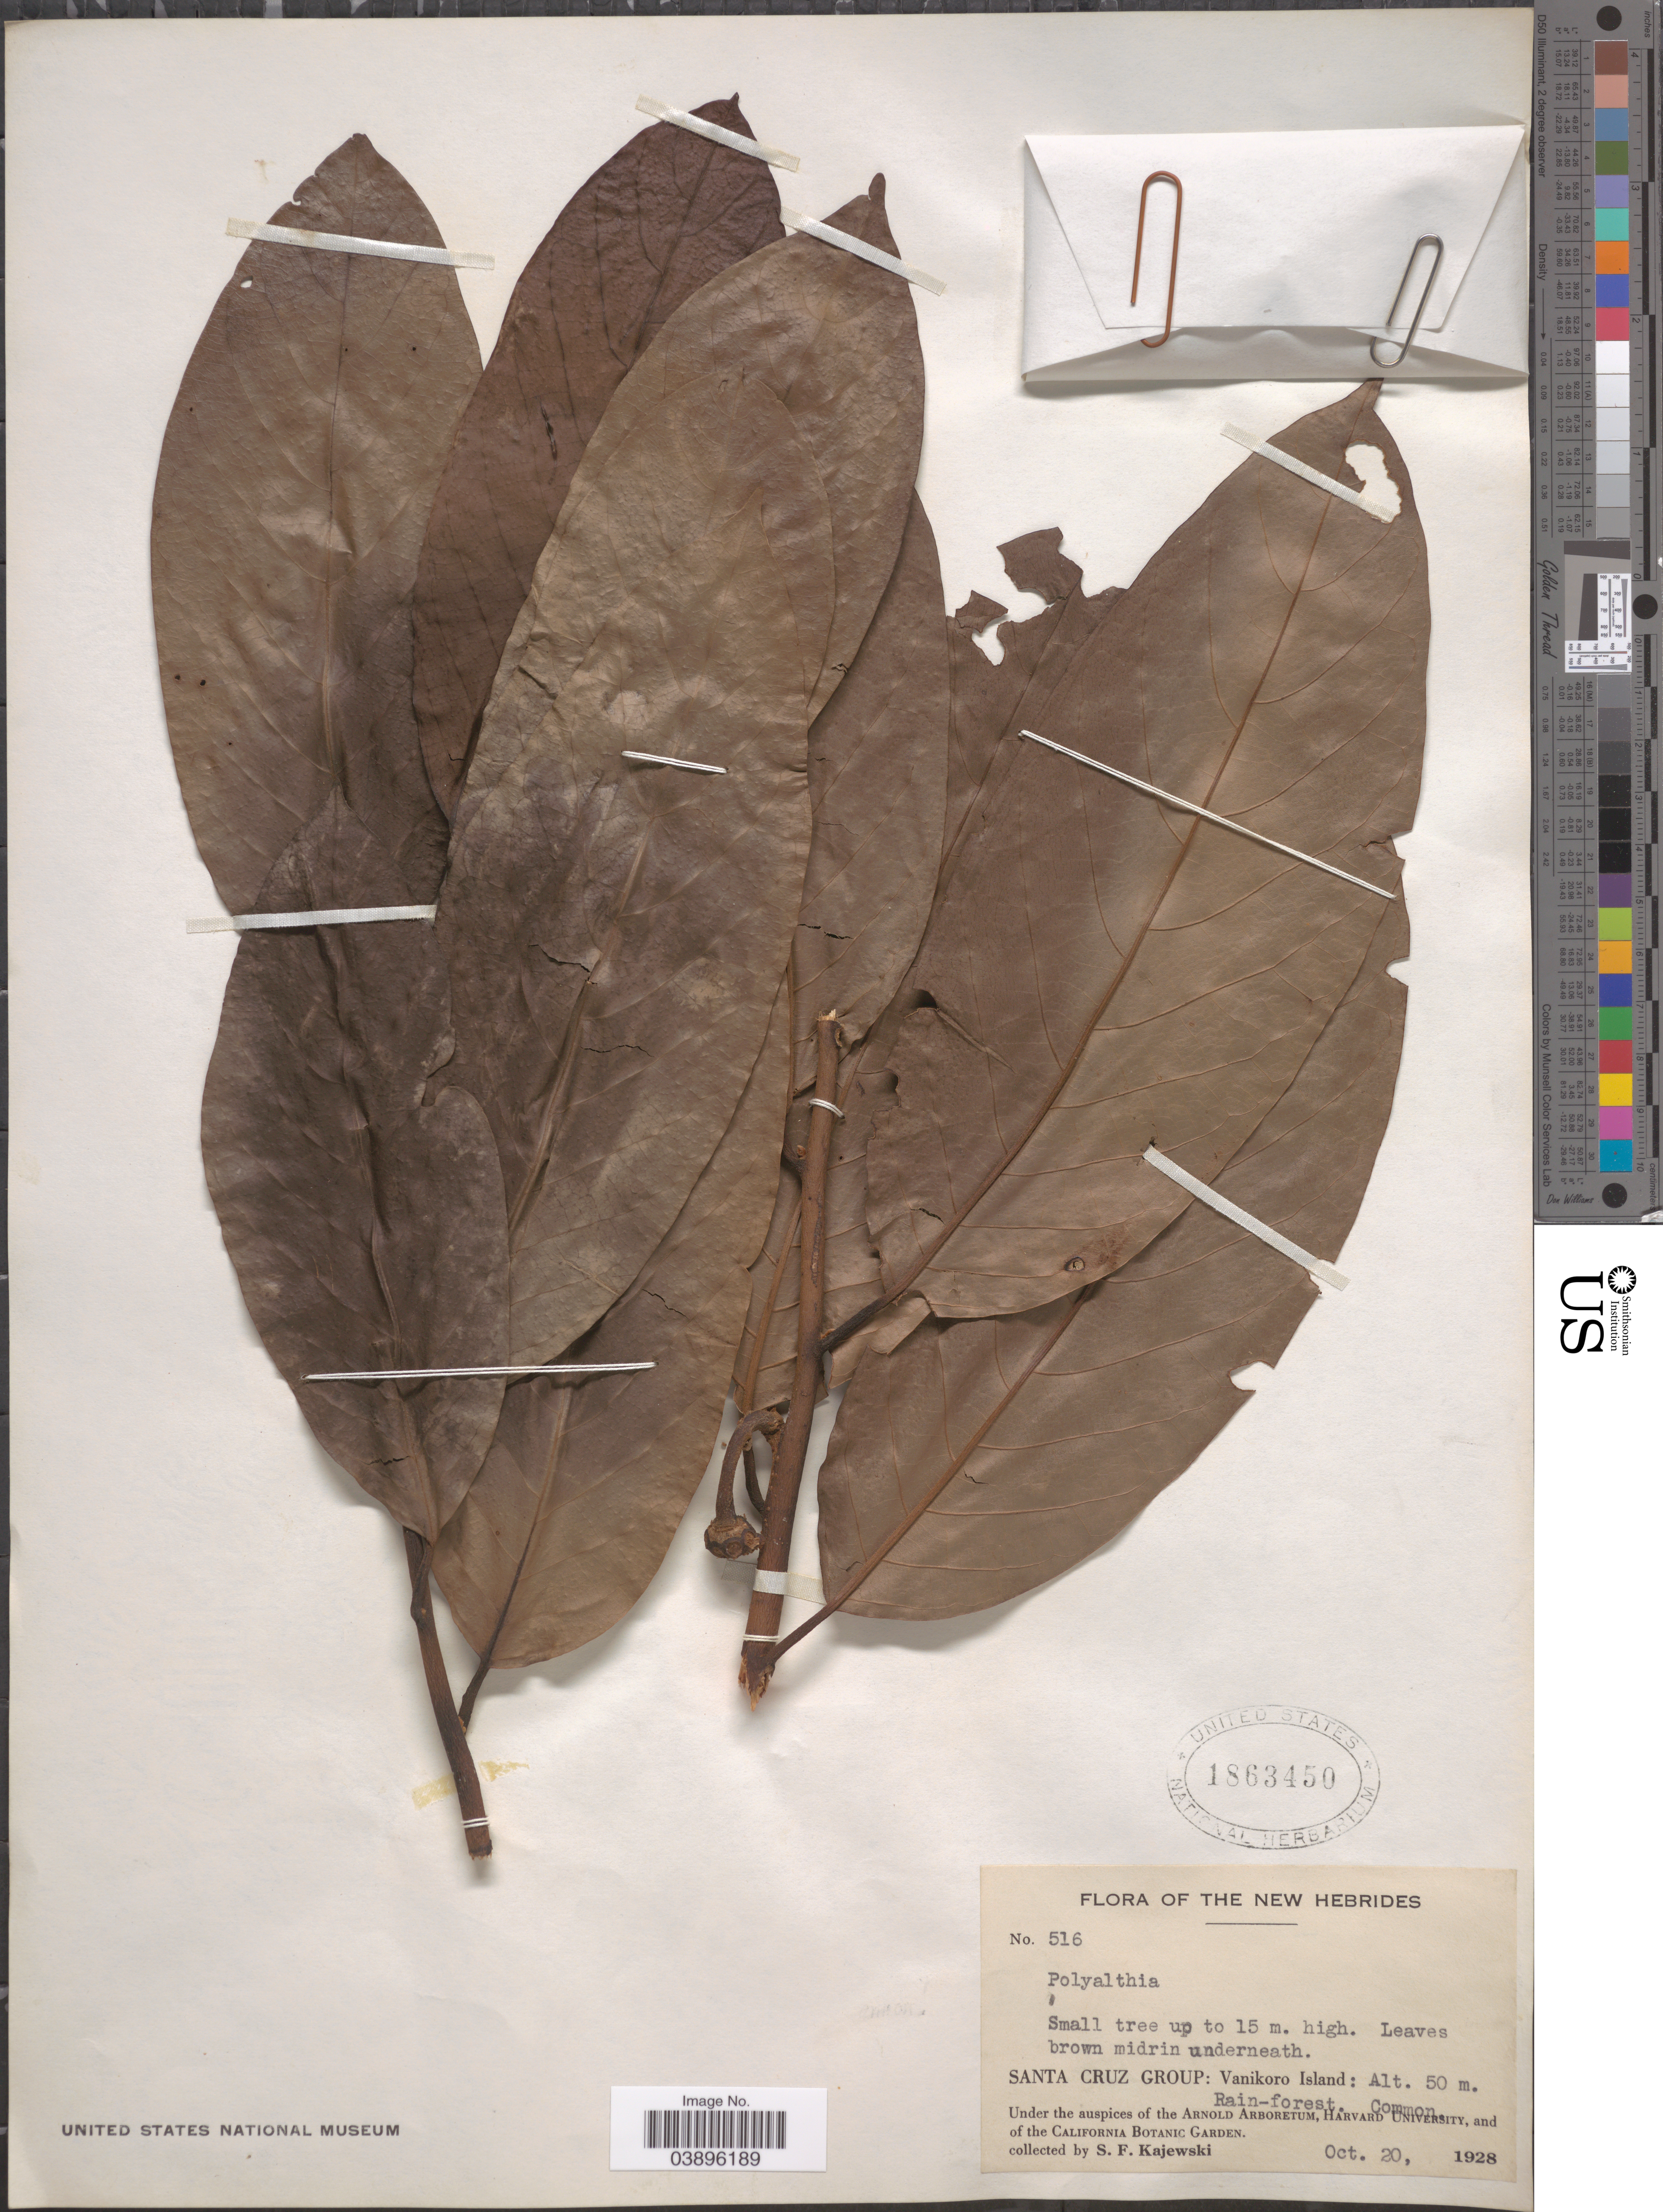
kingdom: Plantae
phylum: Tracheophyta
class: Magnoliopsida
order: Magnoliales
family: Annonaceae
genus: Polyalthia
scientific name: Polyalthia sp.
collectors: S. Kajewski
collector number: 516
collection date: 1928-10-20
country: Vanuatu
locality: The New Hebrides. Santa Cruz Group: Vanikoro Island.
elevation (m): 50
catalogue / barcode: US 1863450